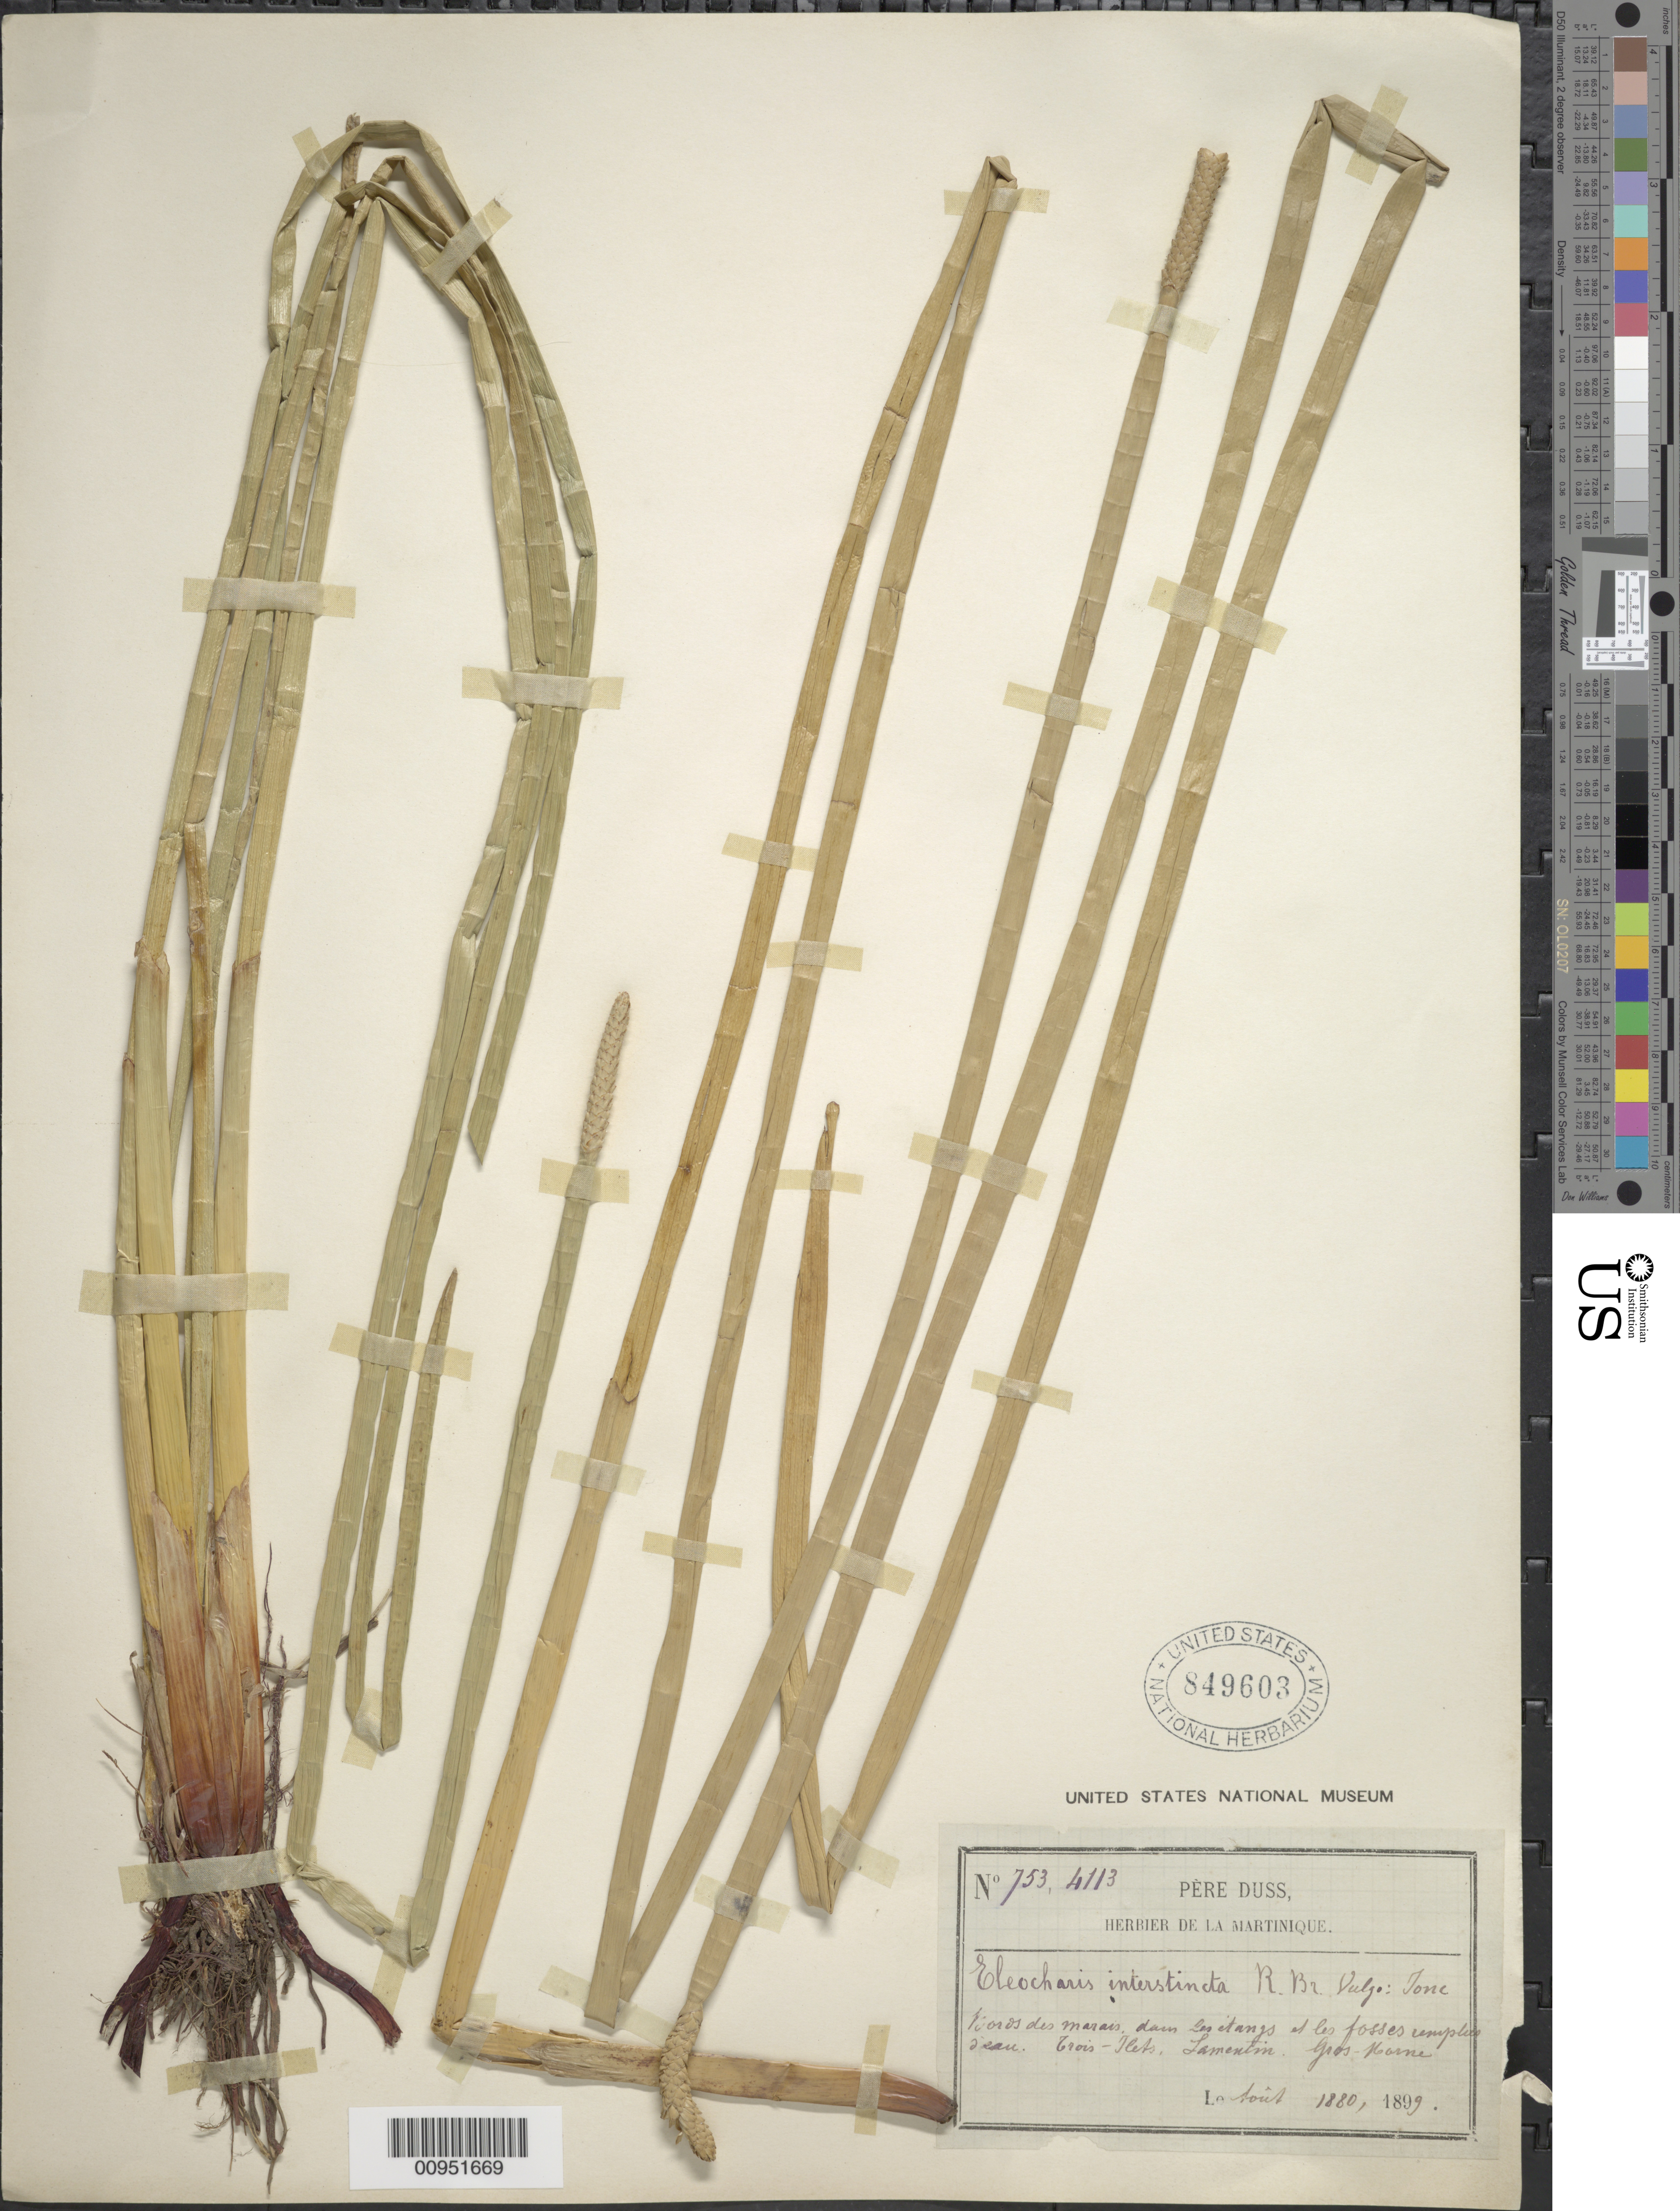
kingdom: Plantae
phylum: Tracheophyta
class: Liliopsida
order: Poales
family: Cyperaceae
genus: Eleocharis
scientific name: Eleocharis interstincta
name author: (Vahl) Roem. & Schult.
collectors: Père Duss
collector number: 753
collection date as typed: Aug 1880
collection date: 1880-08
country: Martinique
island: Martinique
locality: "Trois Ilets, Lamentin, Gros Morne"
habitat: Bords des marais dan les etangs ad les fosses "umplos" d'eau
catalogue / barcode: US 849603